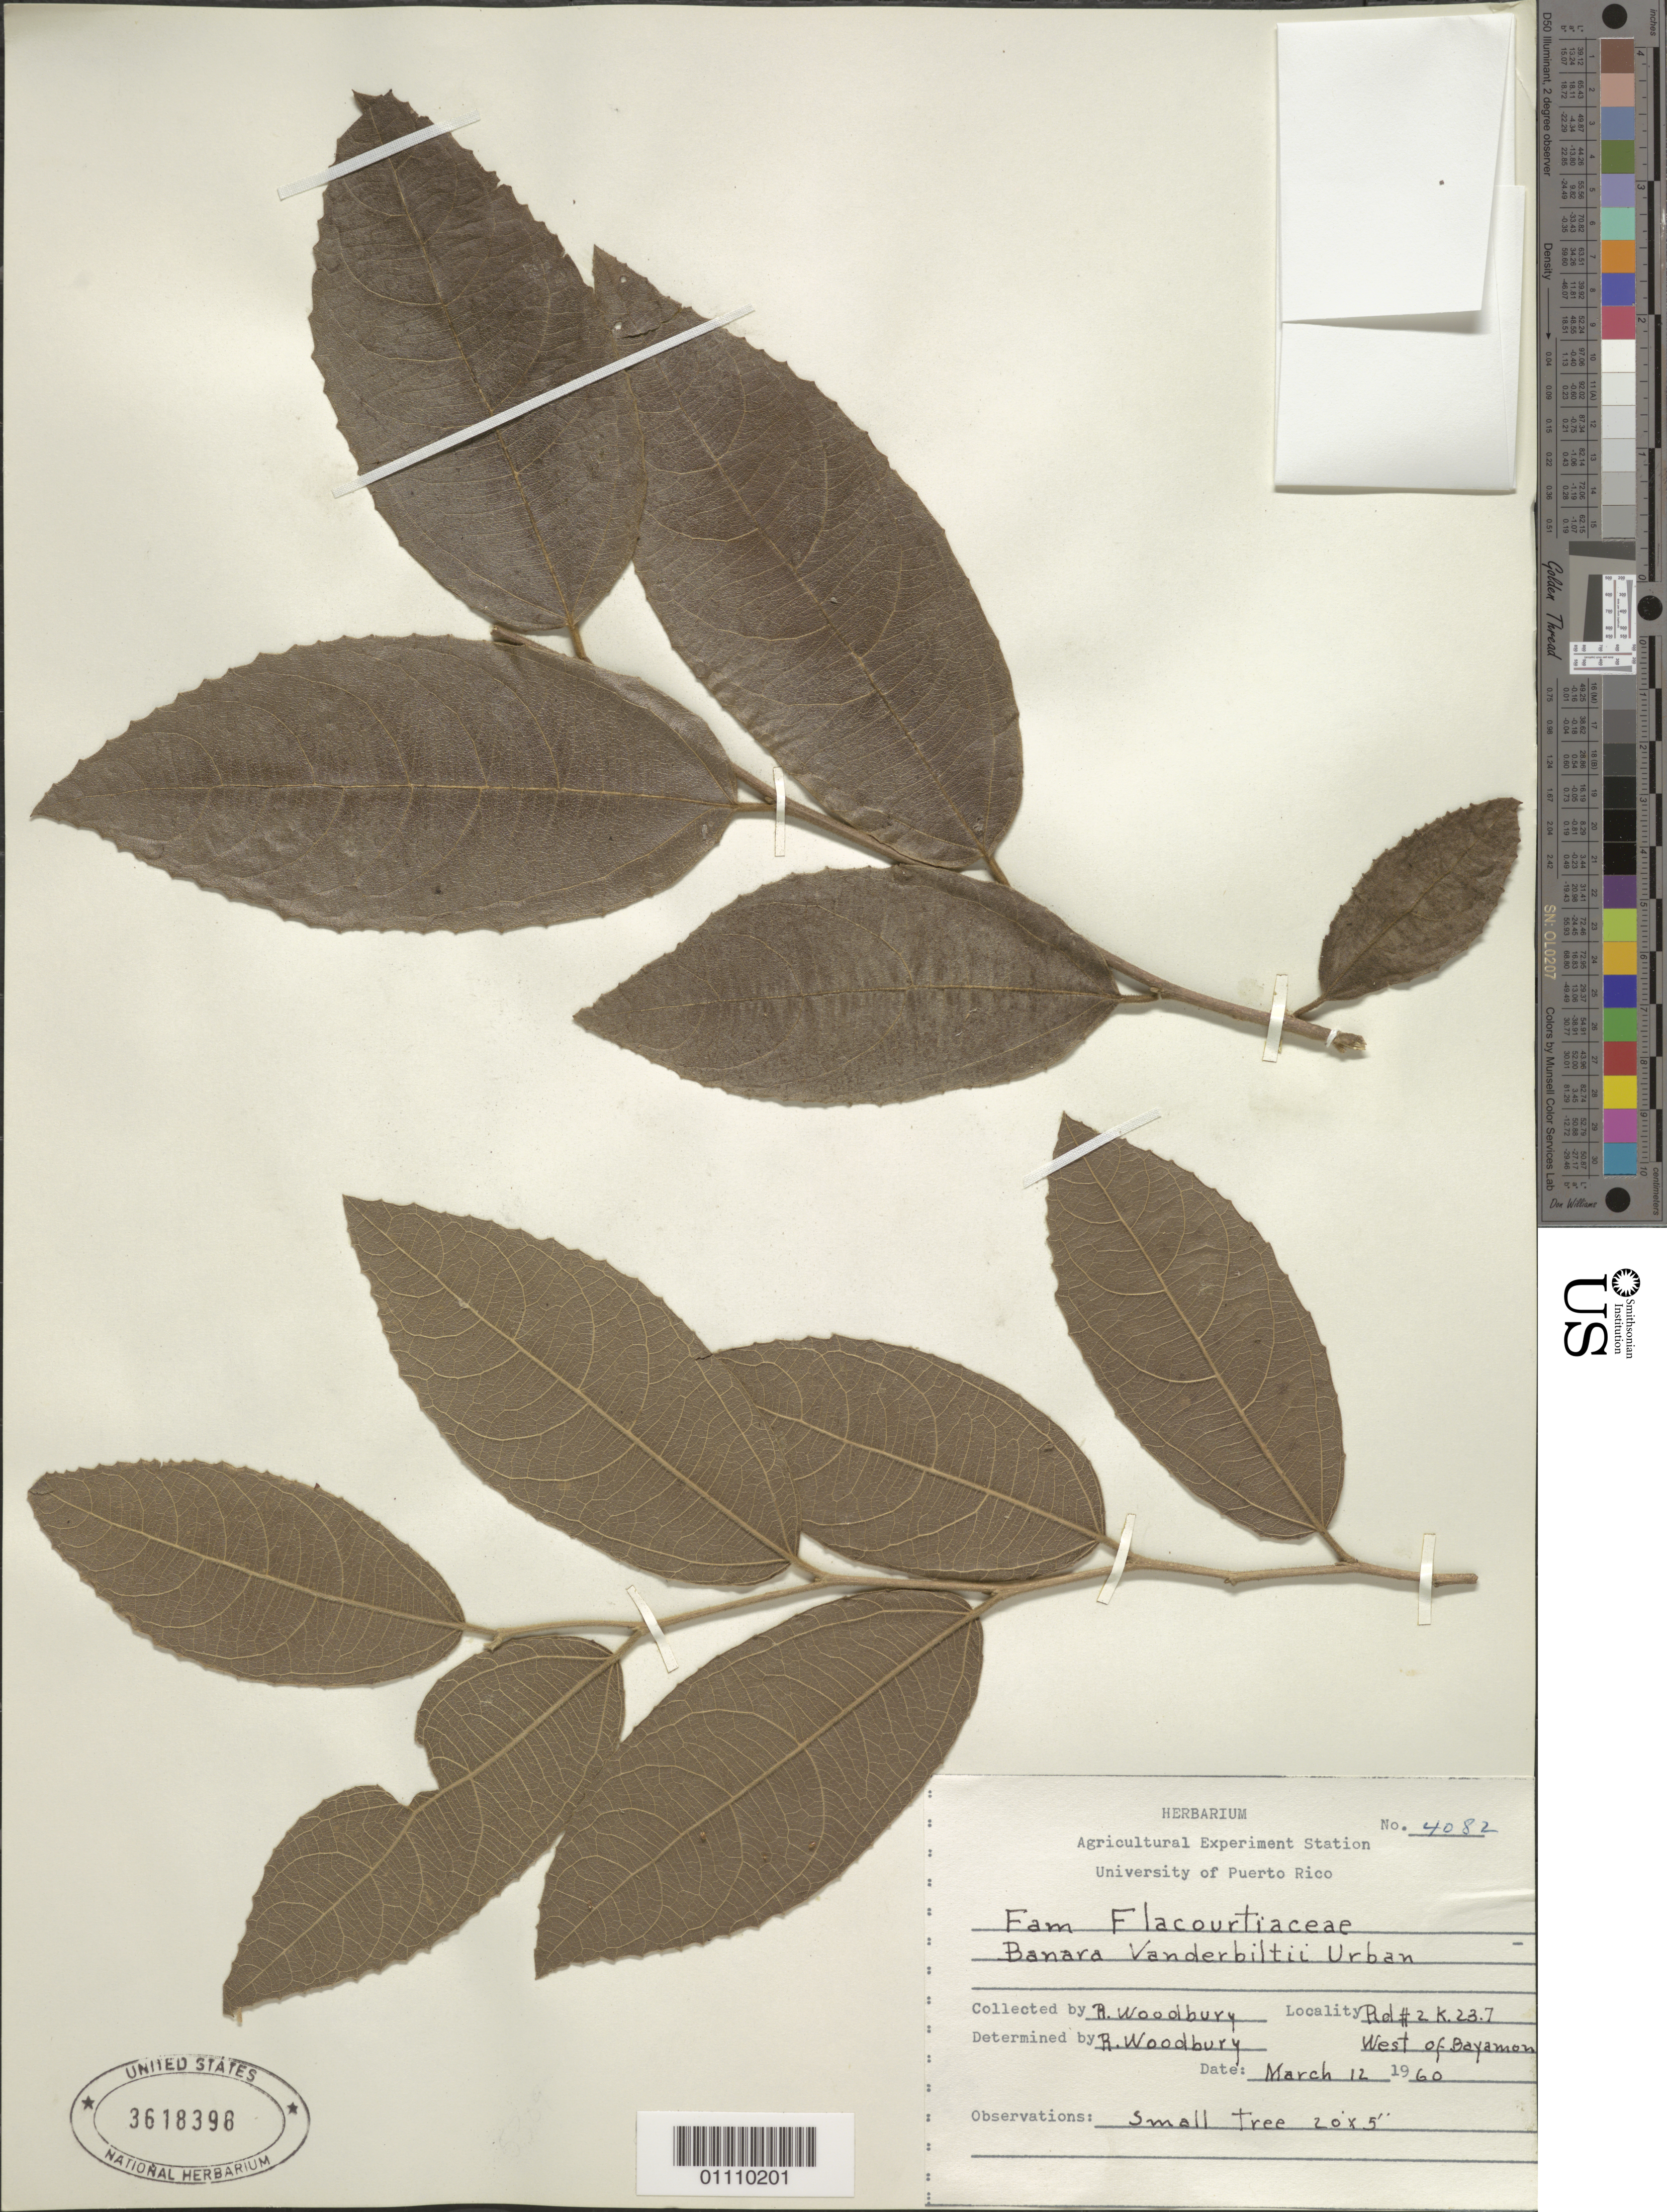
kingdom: Plantae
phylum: Tracheophyta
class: Magnoliopsida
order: Malpighiales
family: Salicaceae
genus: Banara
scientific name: Banara vanderbiltii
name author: Urb.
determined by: Woodbury, R. O.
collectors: R. O. Woodbury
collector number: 4082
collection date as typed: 12 Mar 1960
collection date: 1960-03-12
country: Puerto Rico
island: Puerto Rico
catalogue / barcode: US 3618396